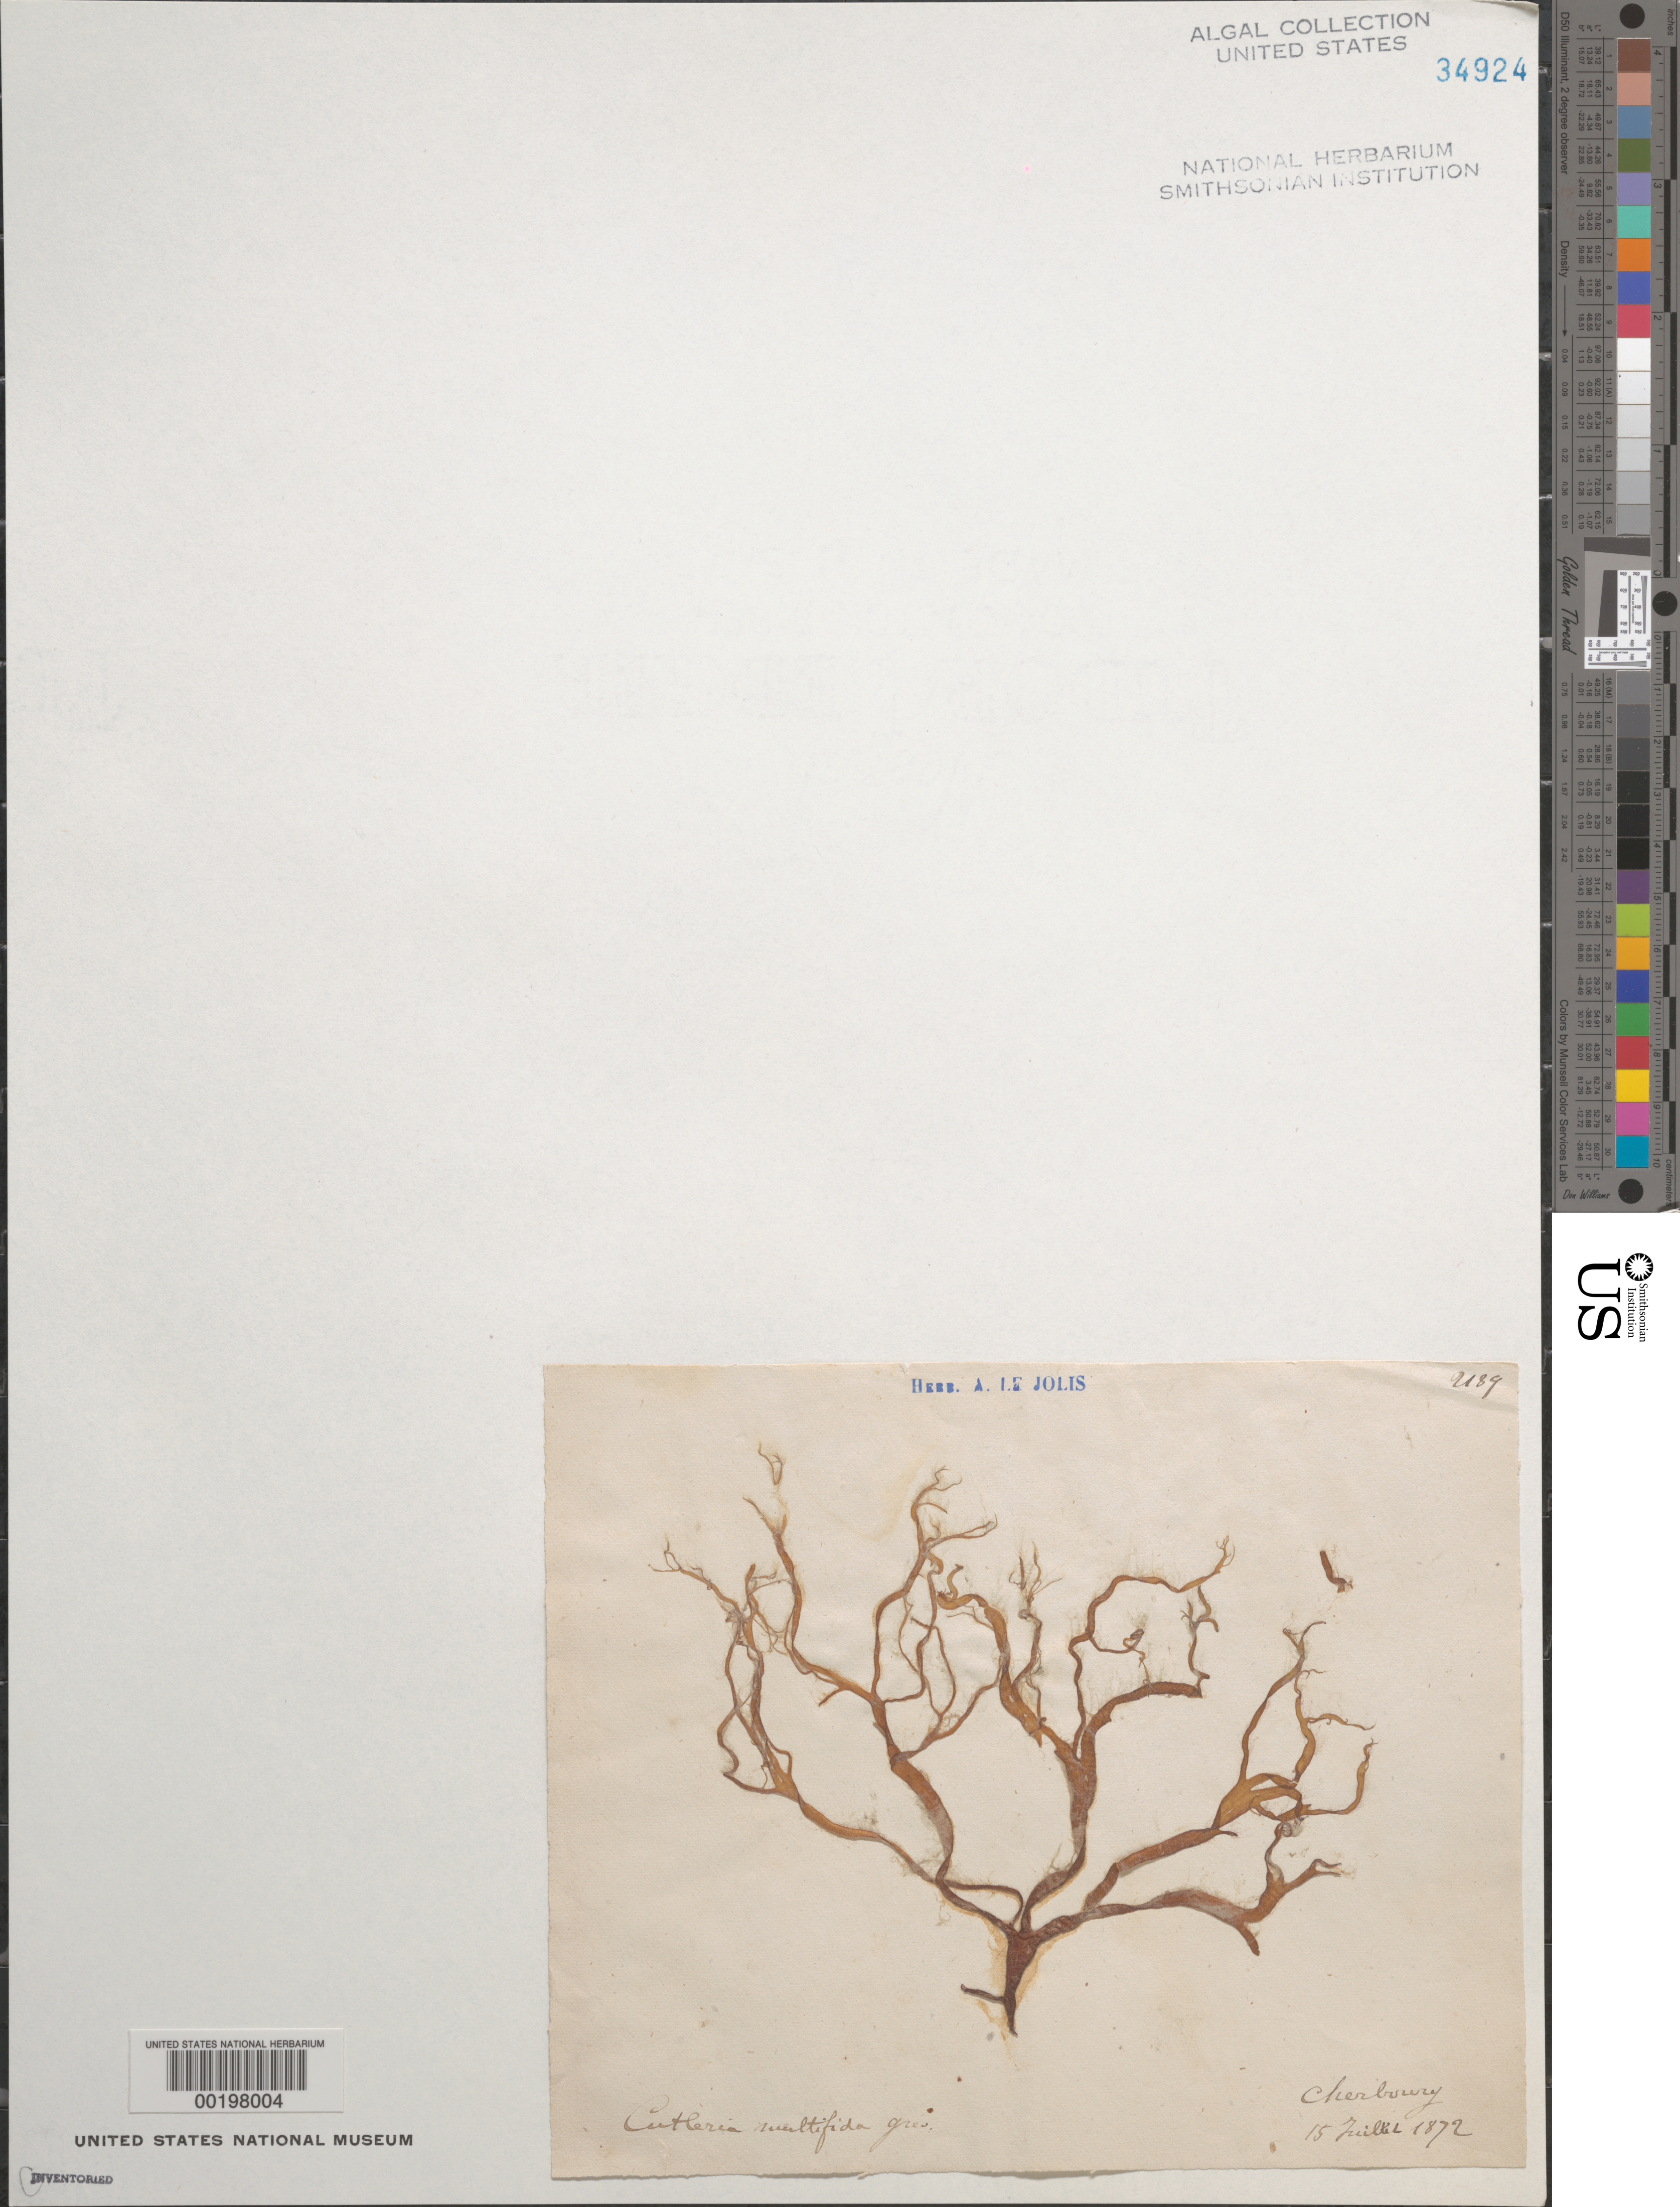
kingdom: Chromista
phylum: Ochrophyta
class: Phaeophyceae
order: Cutleriales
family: Cutleriaceae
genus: Cutleria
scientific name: Cutleria multifida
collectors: Le Jolis, A. F. (herbarium)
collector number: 2189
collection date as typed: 15 Jul 1872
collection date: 1872-07-15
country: France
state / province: Normandie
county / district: Manche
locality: Cherbourg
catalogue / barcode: US 34924